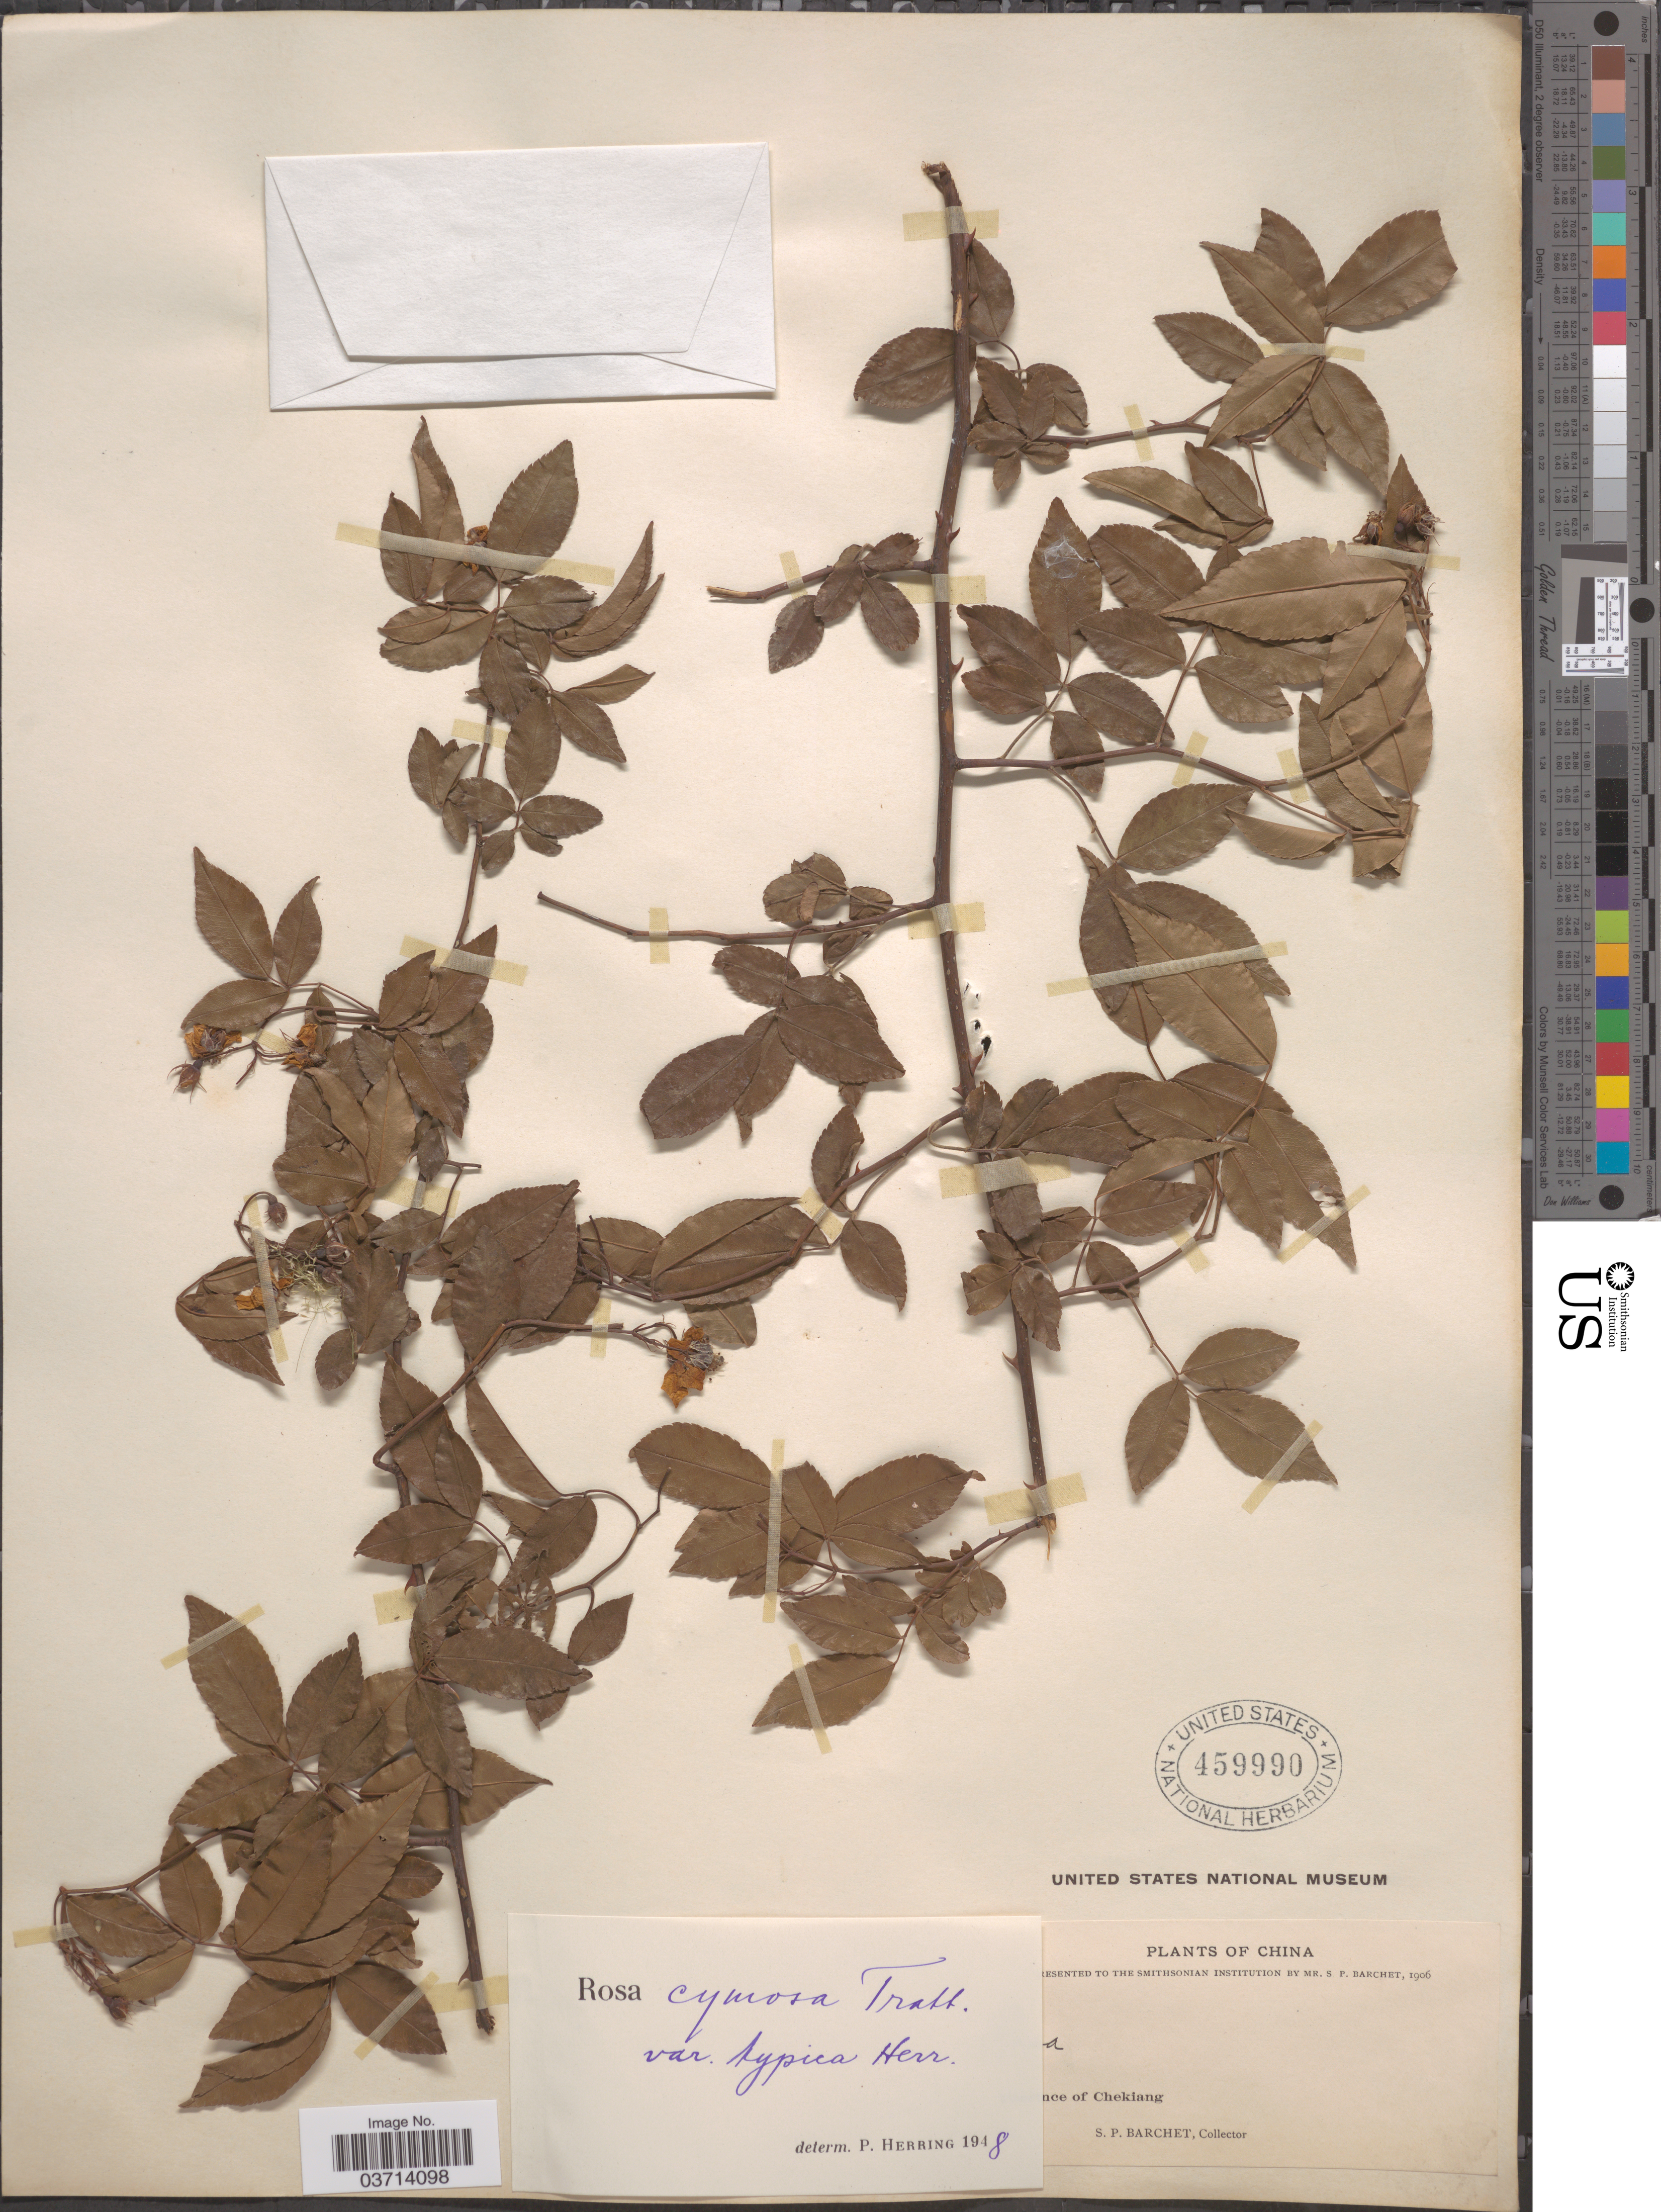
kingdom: Plantae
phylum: Tracheophyta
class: Magnoliopsida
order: Rosales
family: Rosaceae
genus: Rosa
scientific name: Rosa indica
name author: L.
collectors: S. P. Barchet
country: China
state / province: Zhejiang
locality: [illegible text]nce of Chekiang.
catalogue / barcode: US 459990